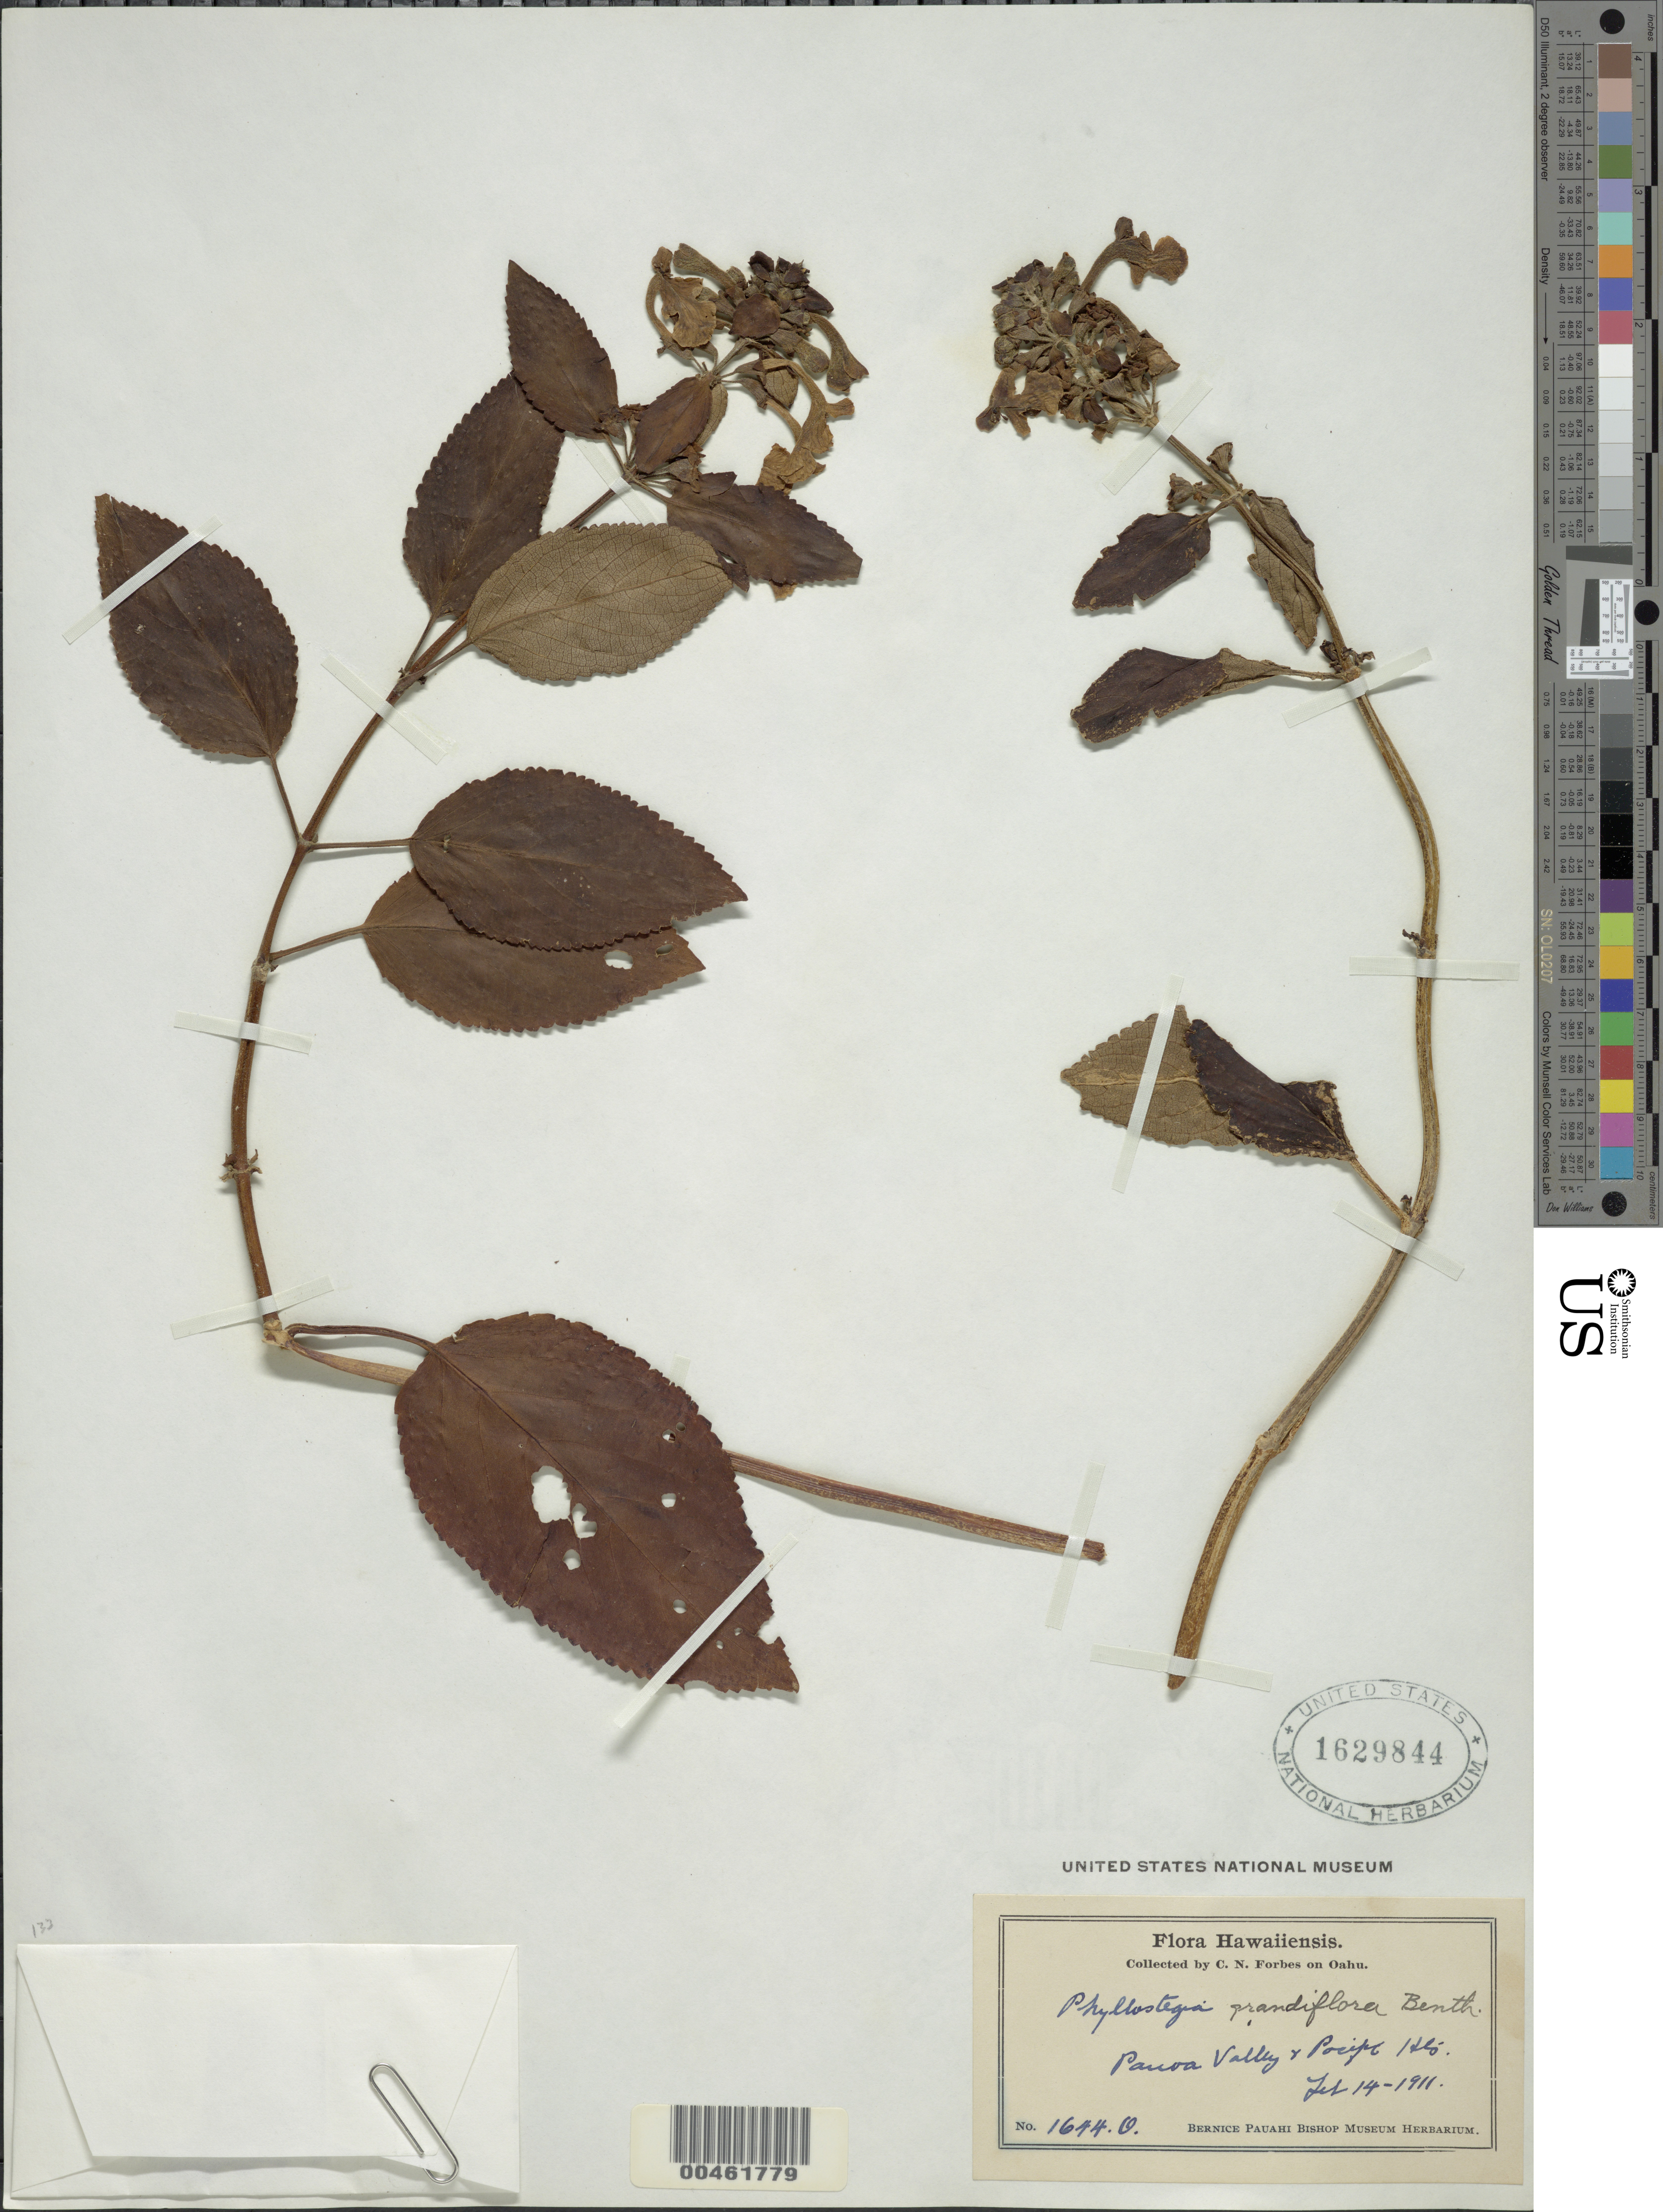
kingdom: Plantae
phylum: Tracheophyta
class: Magnoliopsida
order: Lamiales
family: Lamiaceae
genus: Phyllostegia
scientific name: Phyllostegia grandiflora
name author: (Gaudich.) Benth.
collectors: C. N. Forbes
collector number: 1644.O.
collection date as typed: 14 Feb 1911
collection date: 1911-02-14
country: United States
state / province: Hawaii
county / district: Honolulu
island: Oahu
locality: Pauoa Valley and Pacific Heights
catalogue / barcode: US 1629844